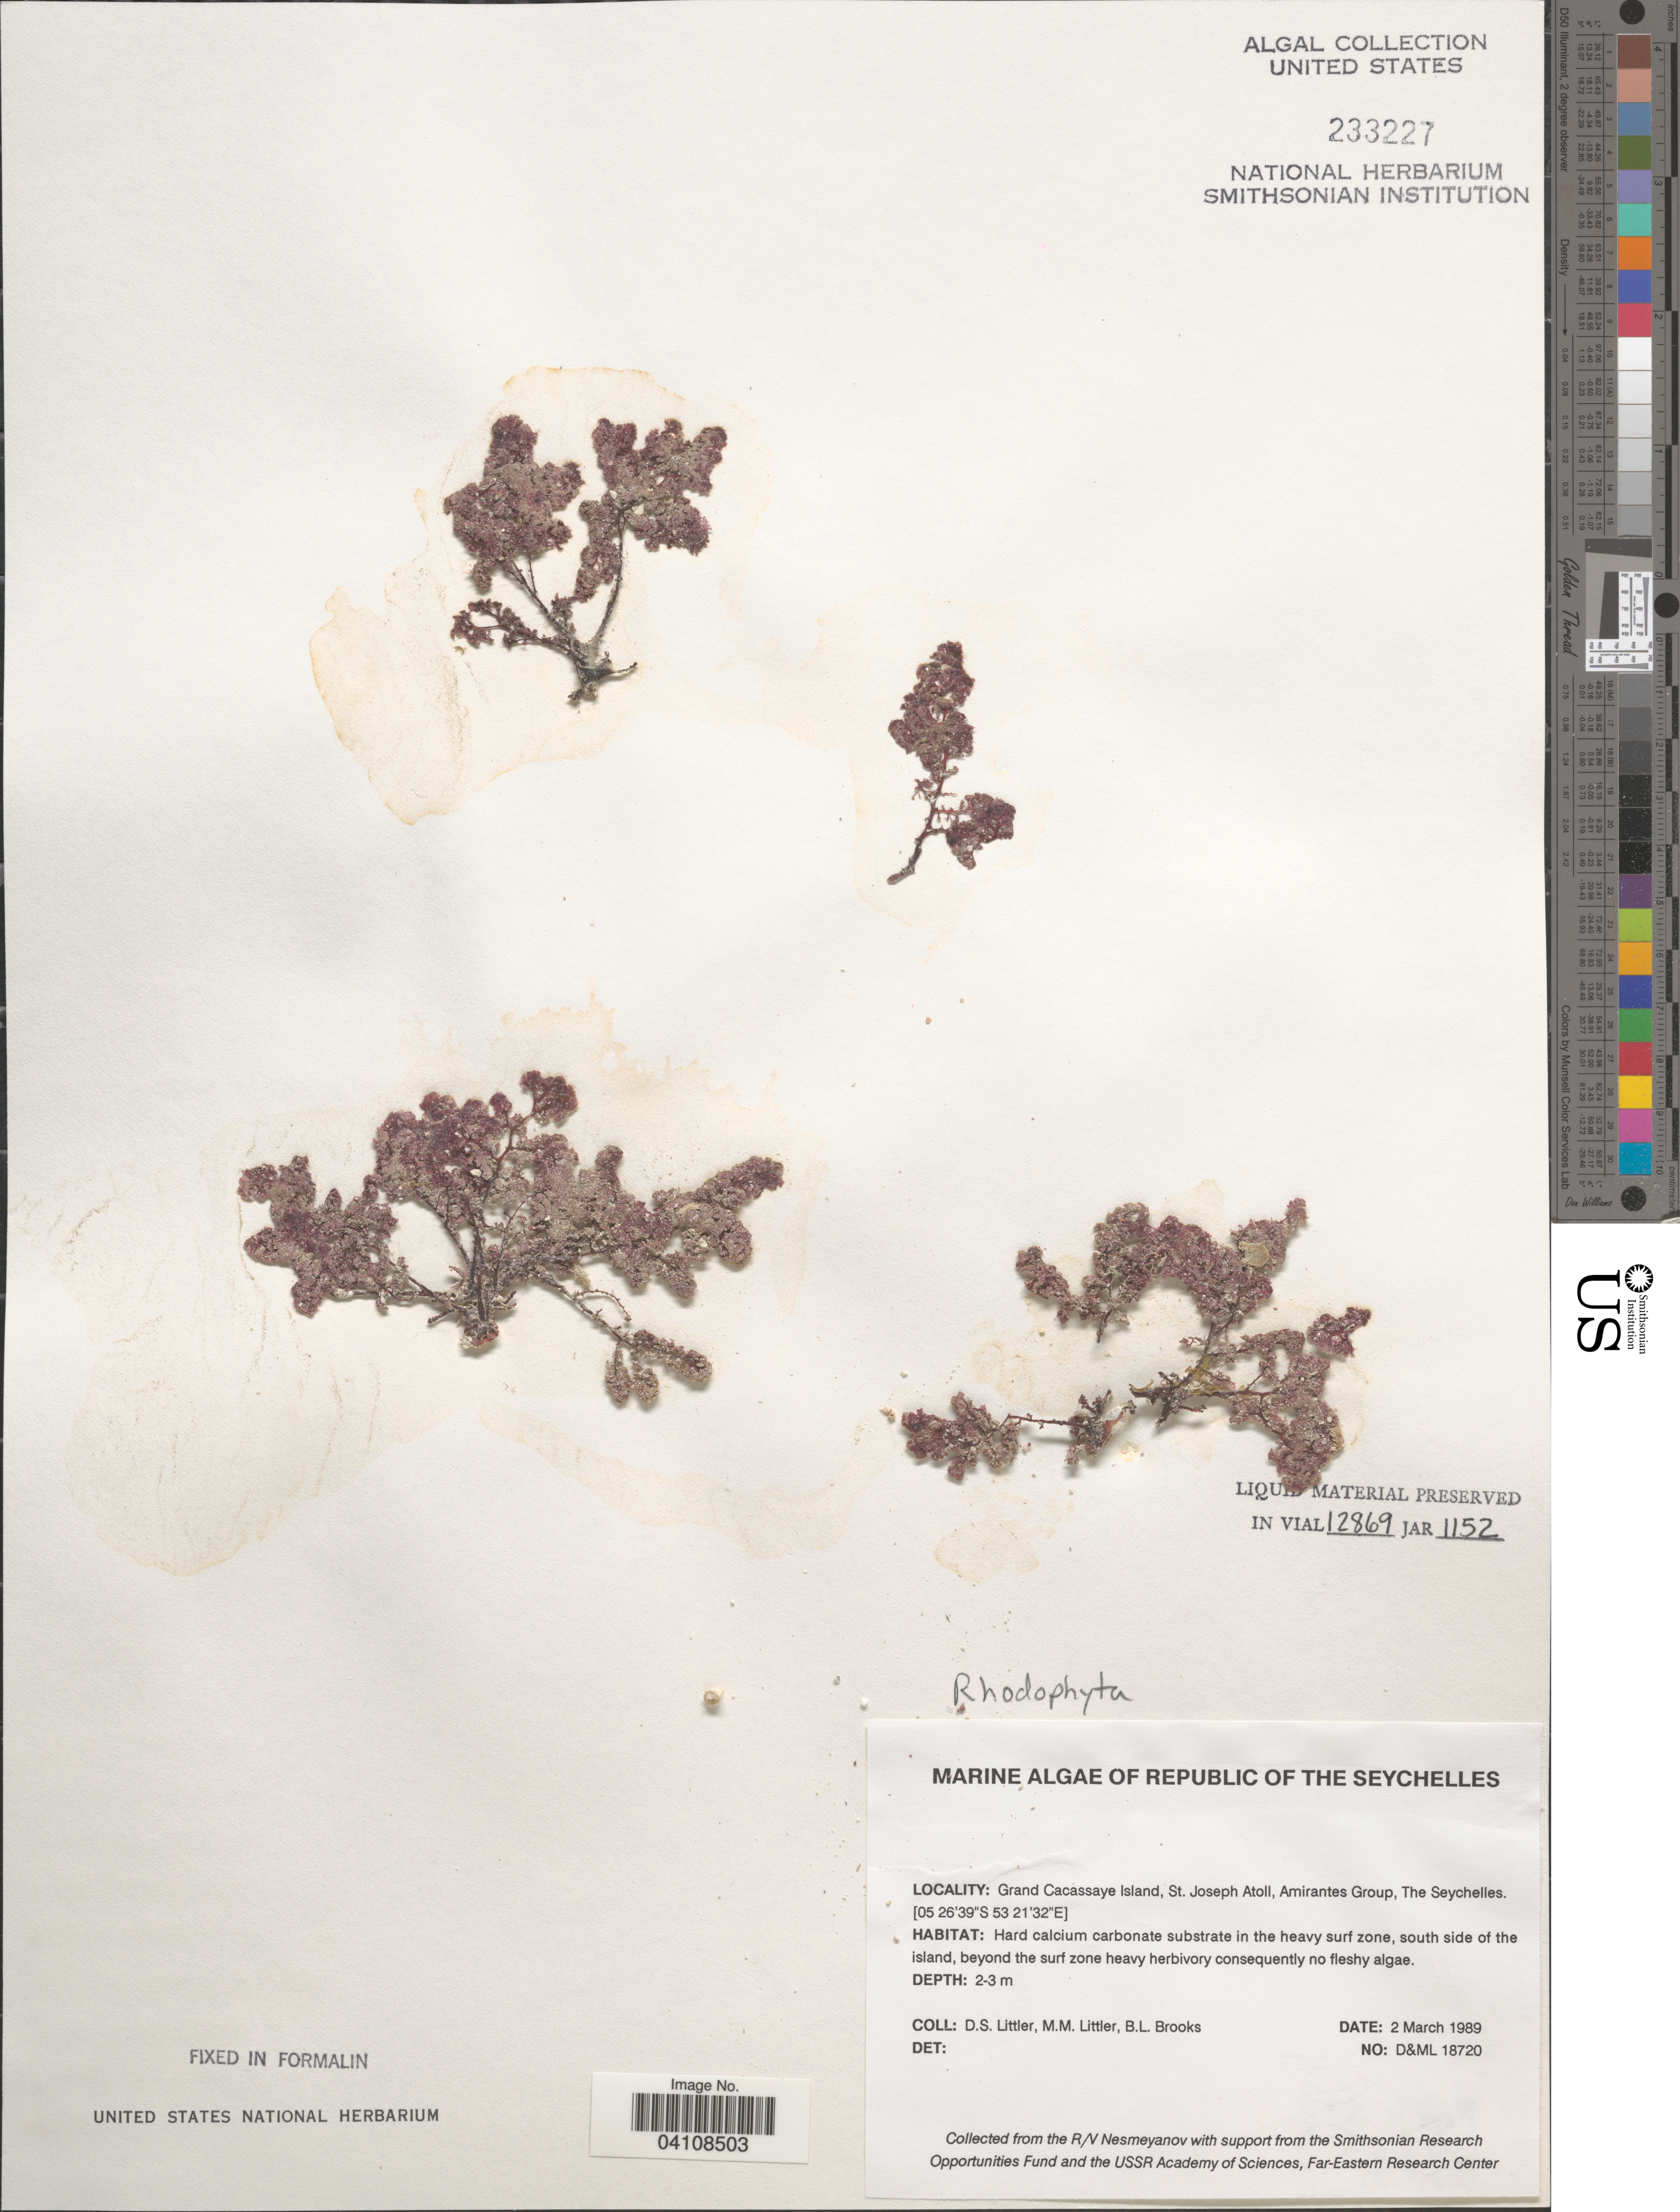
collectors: D. S. Littler & B. Brooks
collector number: D&ML18720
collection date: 1989-03-02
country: Seychelles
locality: Republic of The Seychelles. Grand Cacassaye Island, St. Joseph Atoll, Amirantes Group. Hard calcium carbonate substrate in the heavy surf zone, south side of the island.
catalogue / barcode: US 233227